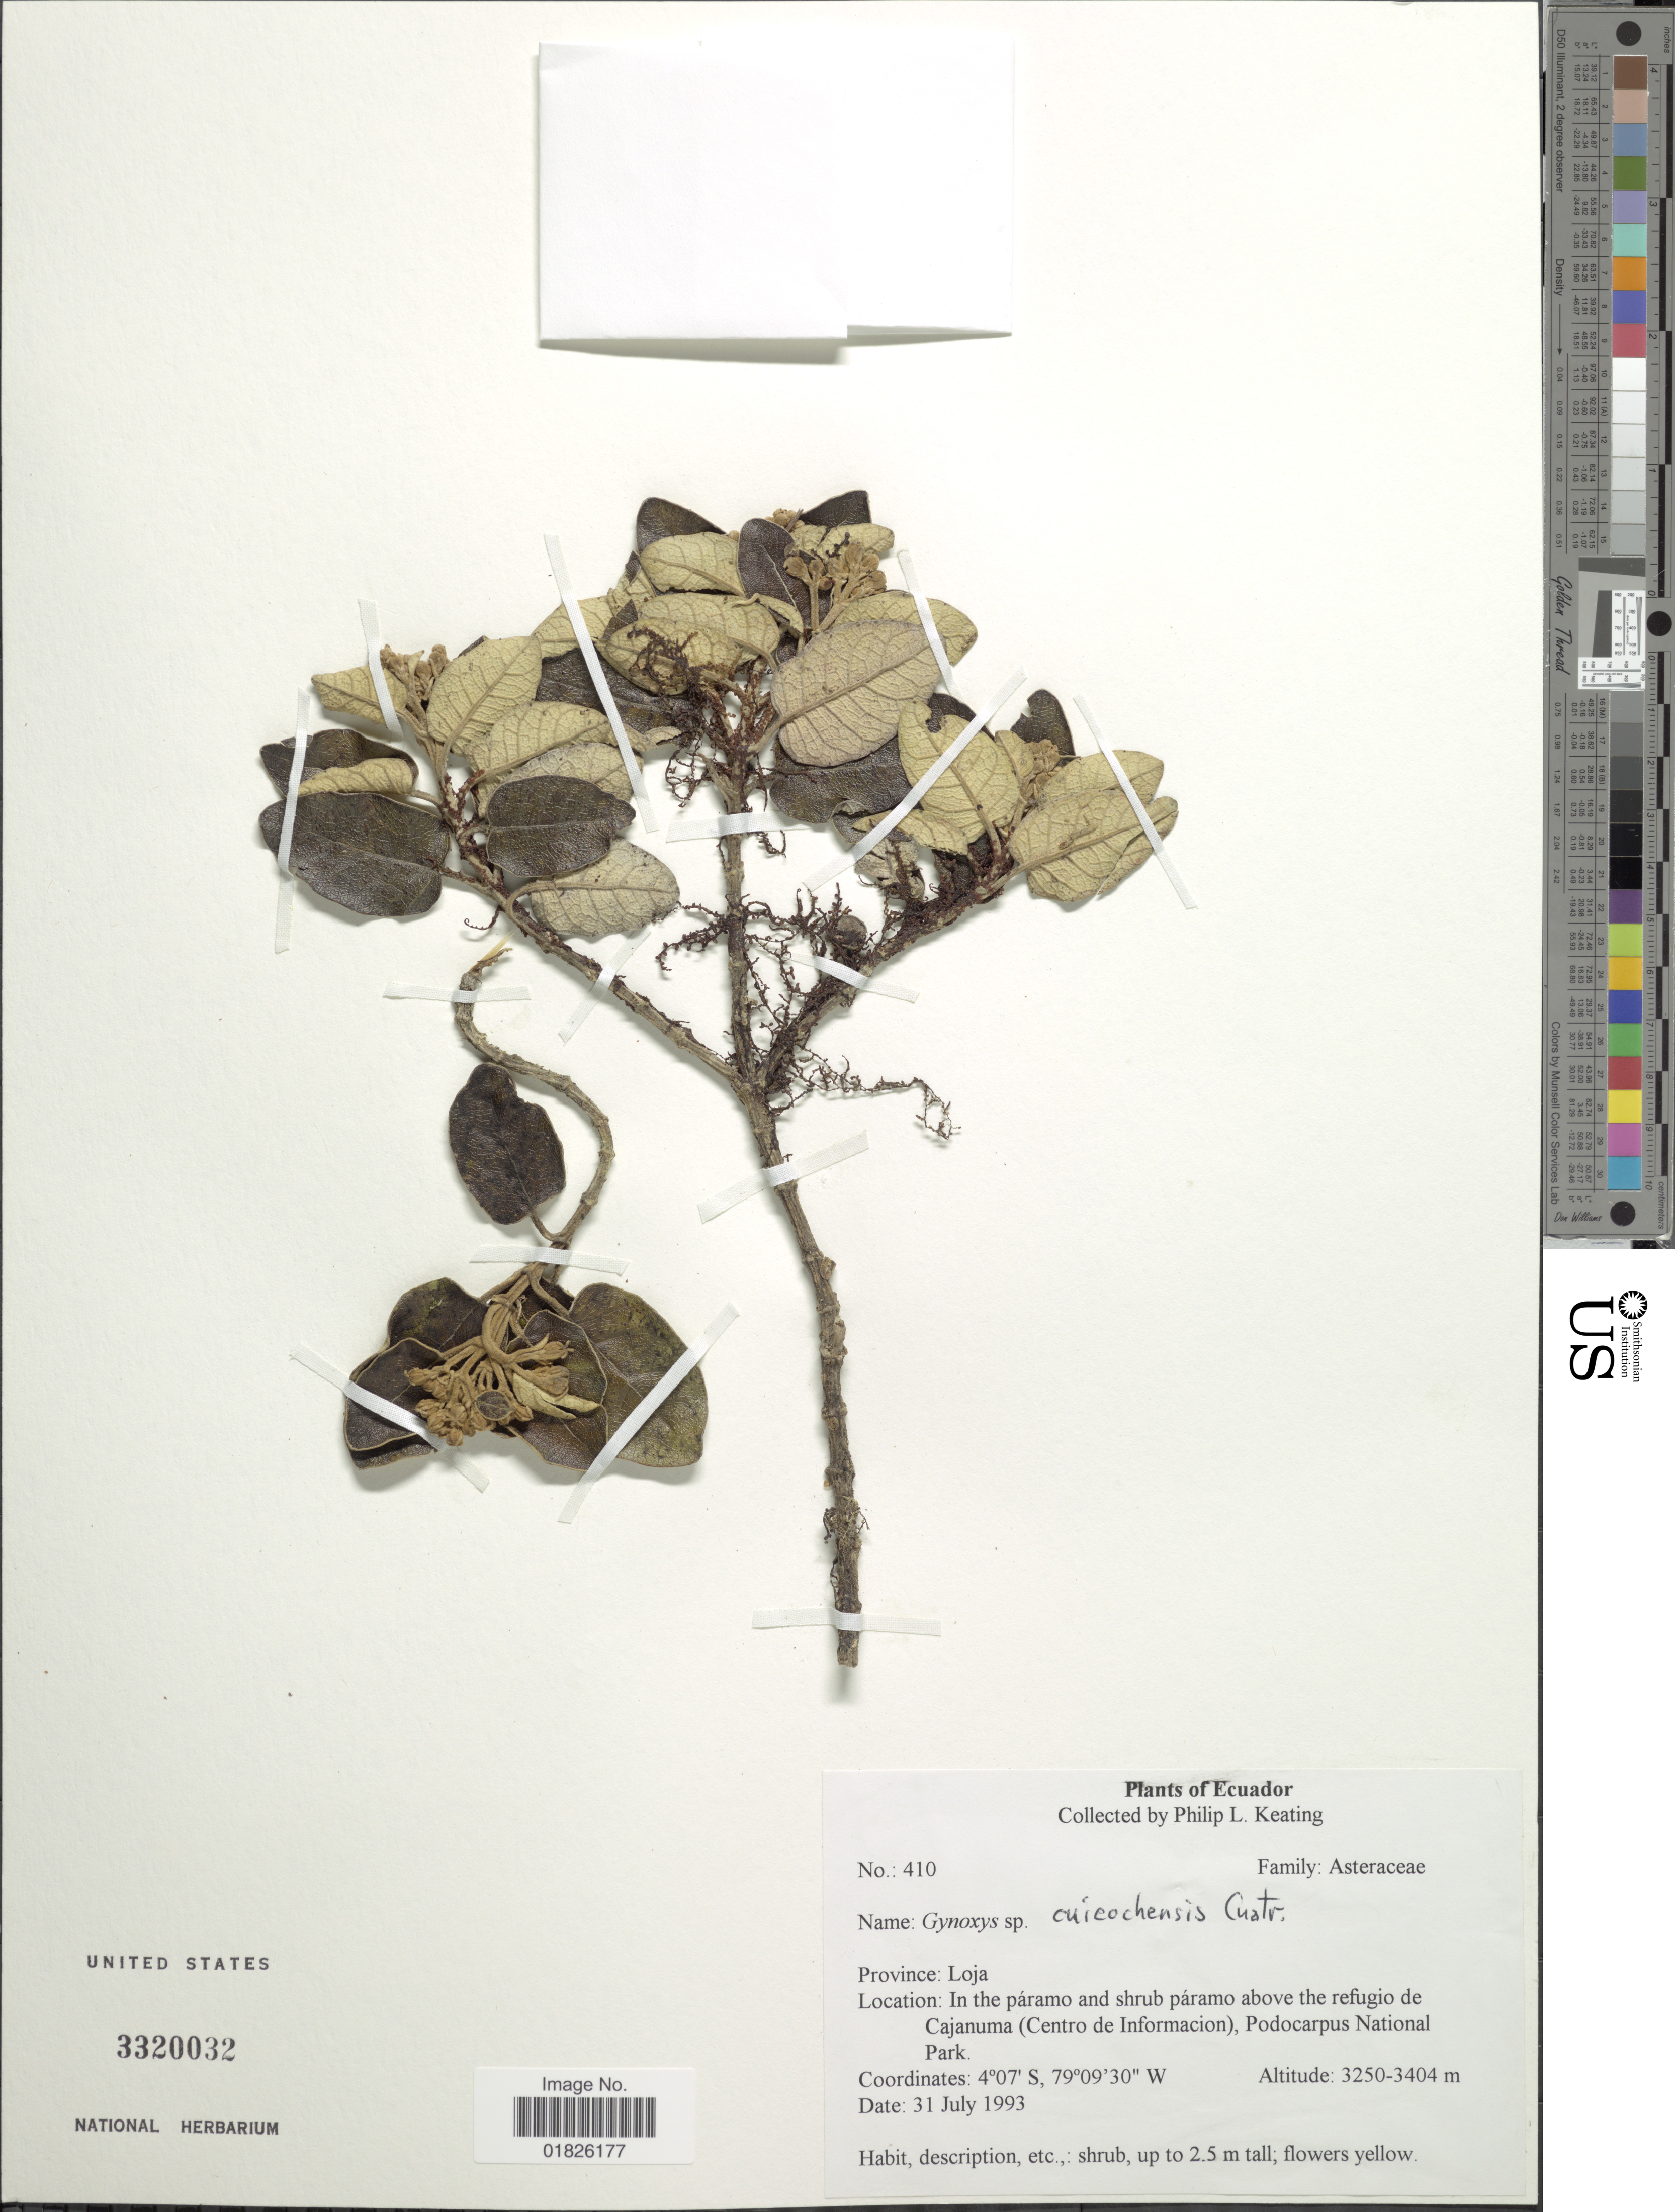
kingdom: Plantae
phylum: Tracheophyta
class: Magnoliopsida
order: Asterales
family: Asteraceae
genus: Gynoxys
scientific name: Gynoxys cuicochensis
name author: Cuatrec.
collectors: P. Keating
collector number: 410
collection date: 1993-07-31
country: Ecuador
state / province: Loja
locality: Above the refugio de Cajanuma (Centro de Informacion), Podocarpus National Park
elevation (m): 3250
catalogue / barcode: US 3320032